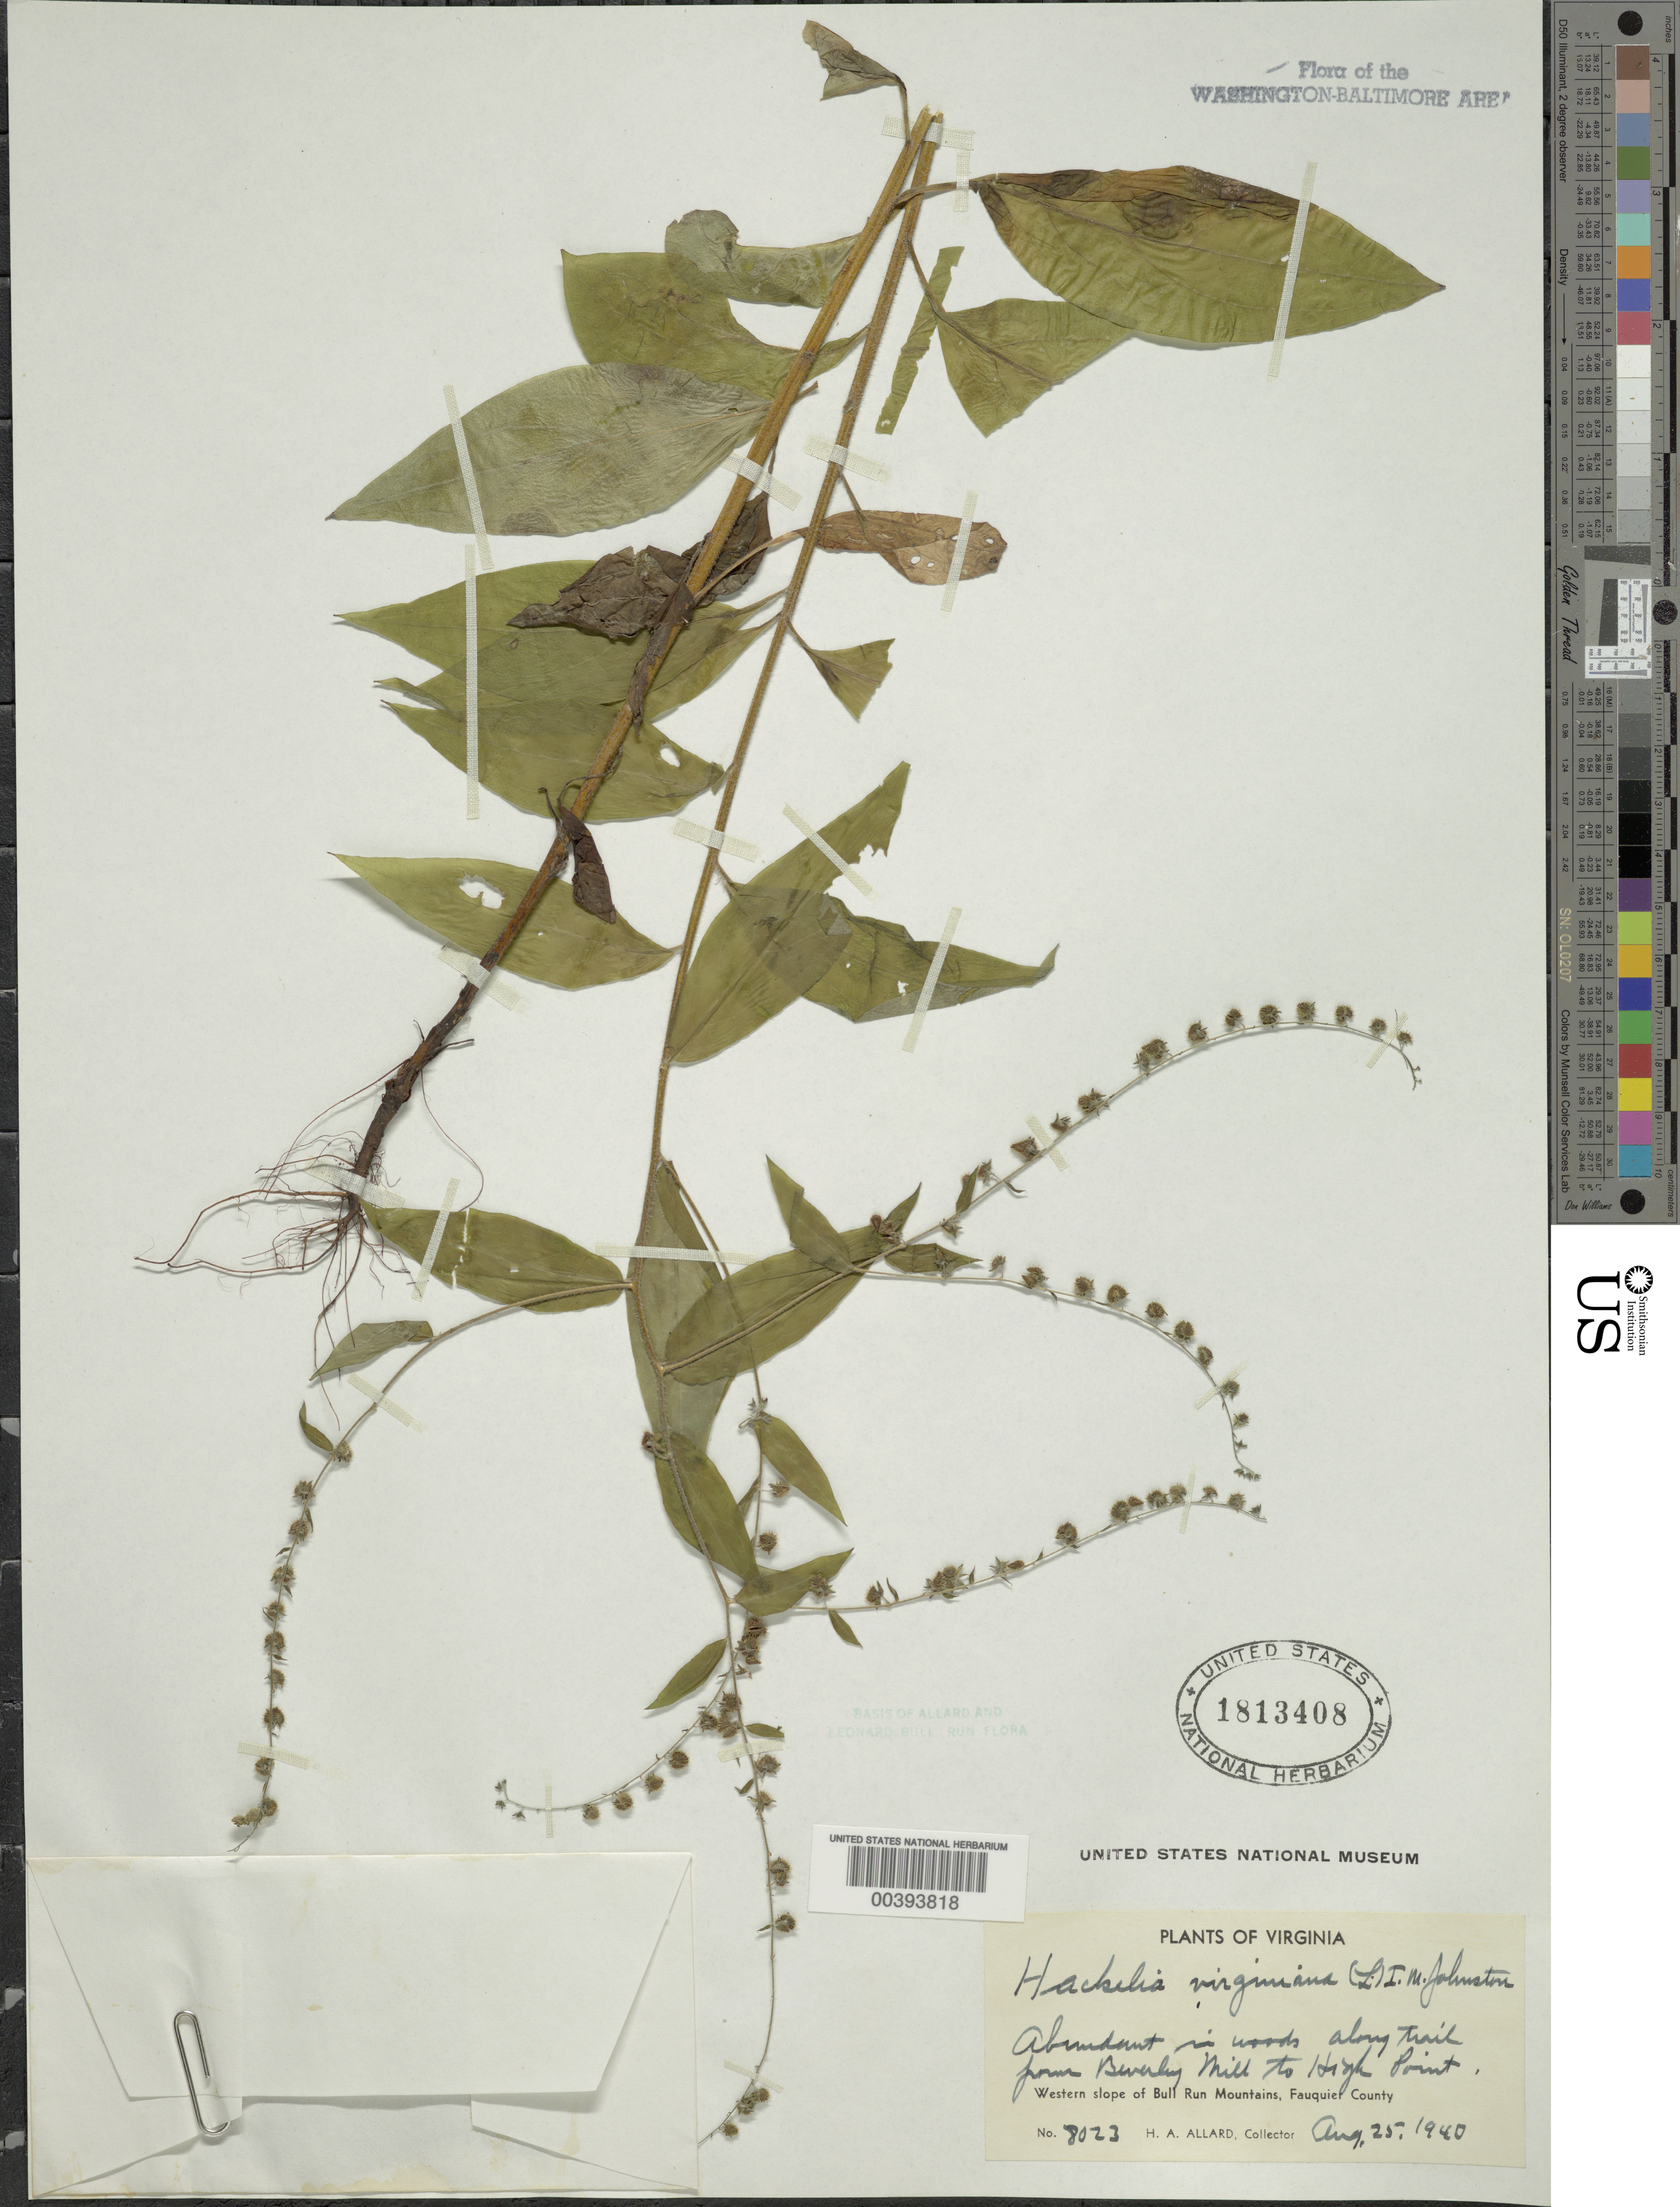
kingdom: Plantae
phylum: Tracheophyta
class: Magnoliopsida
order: Boraginales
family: Boraginaceae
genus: Hackelia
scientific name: Hackelia virginiana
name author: (L.) I.M. Johnst.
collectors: H. A. Allard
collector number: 8023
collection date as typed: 25 Aug 1940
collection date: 1940-08-25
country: United States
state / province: Virginia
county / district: Fauquier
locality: Beverley Mill to High Point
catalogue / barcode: US 1813408